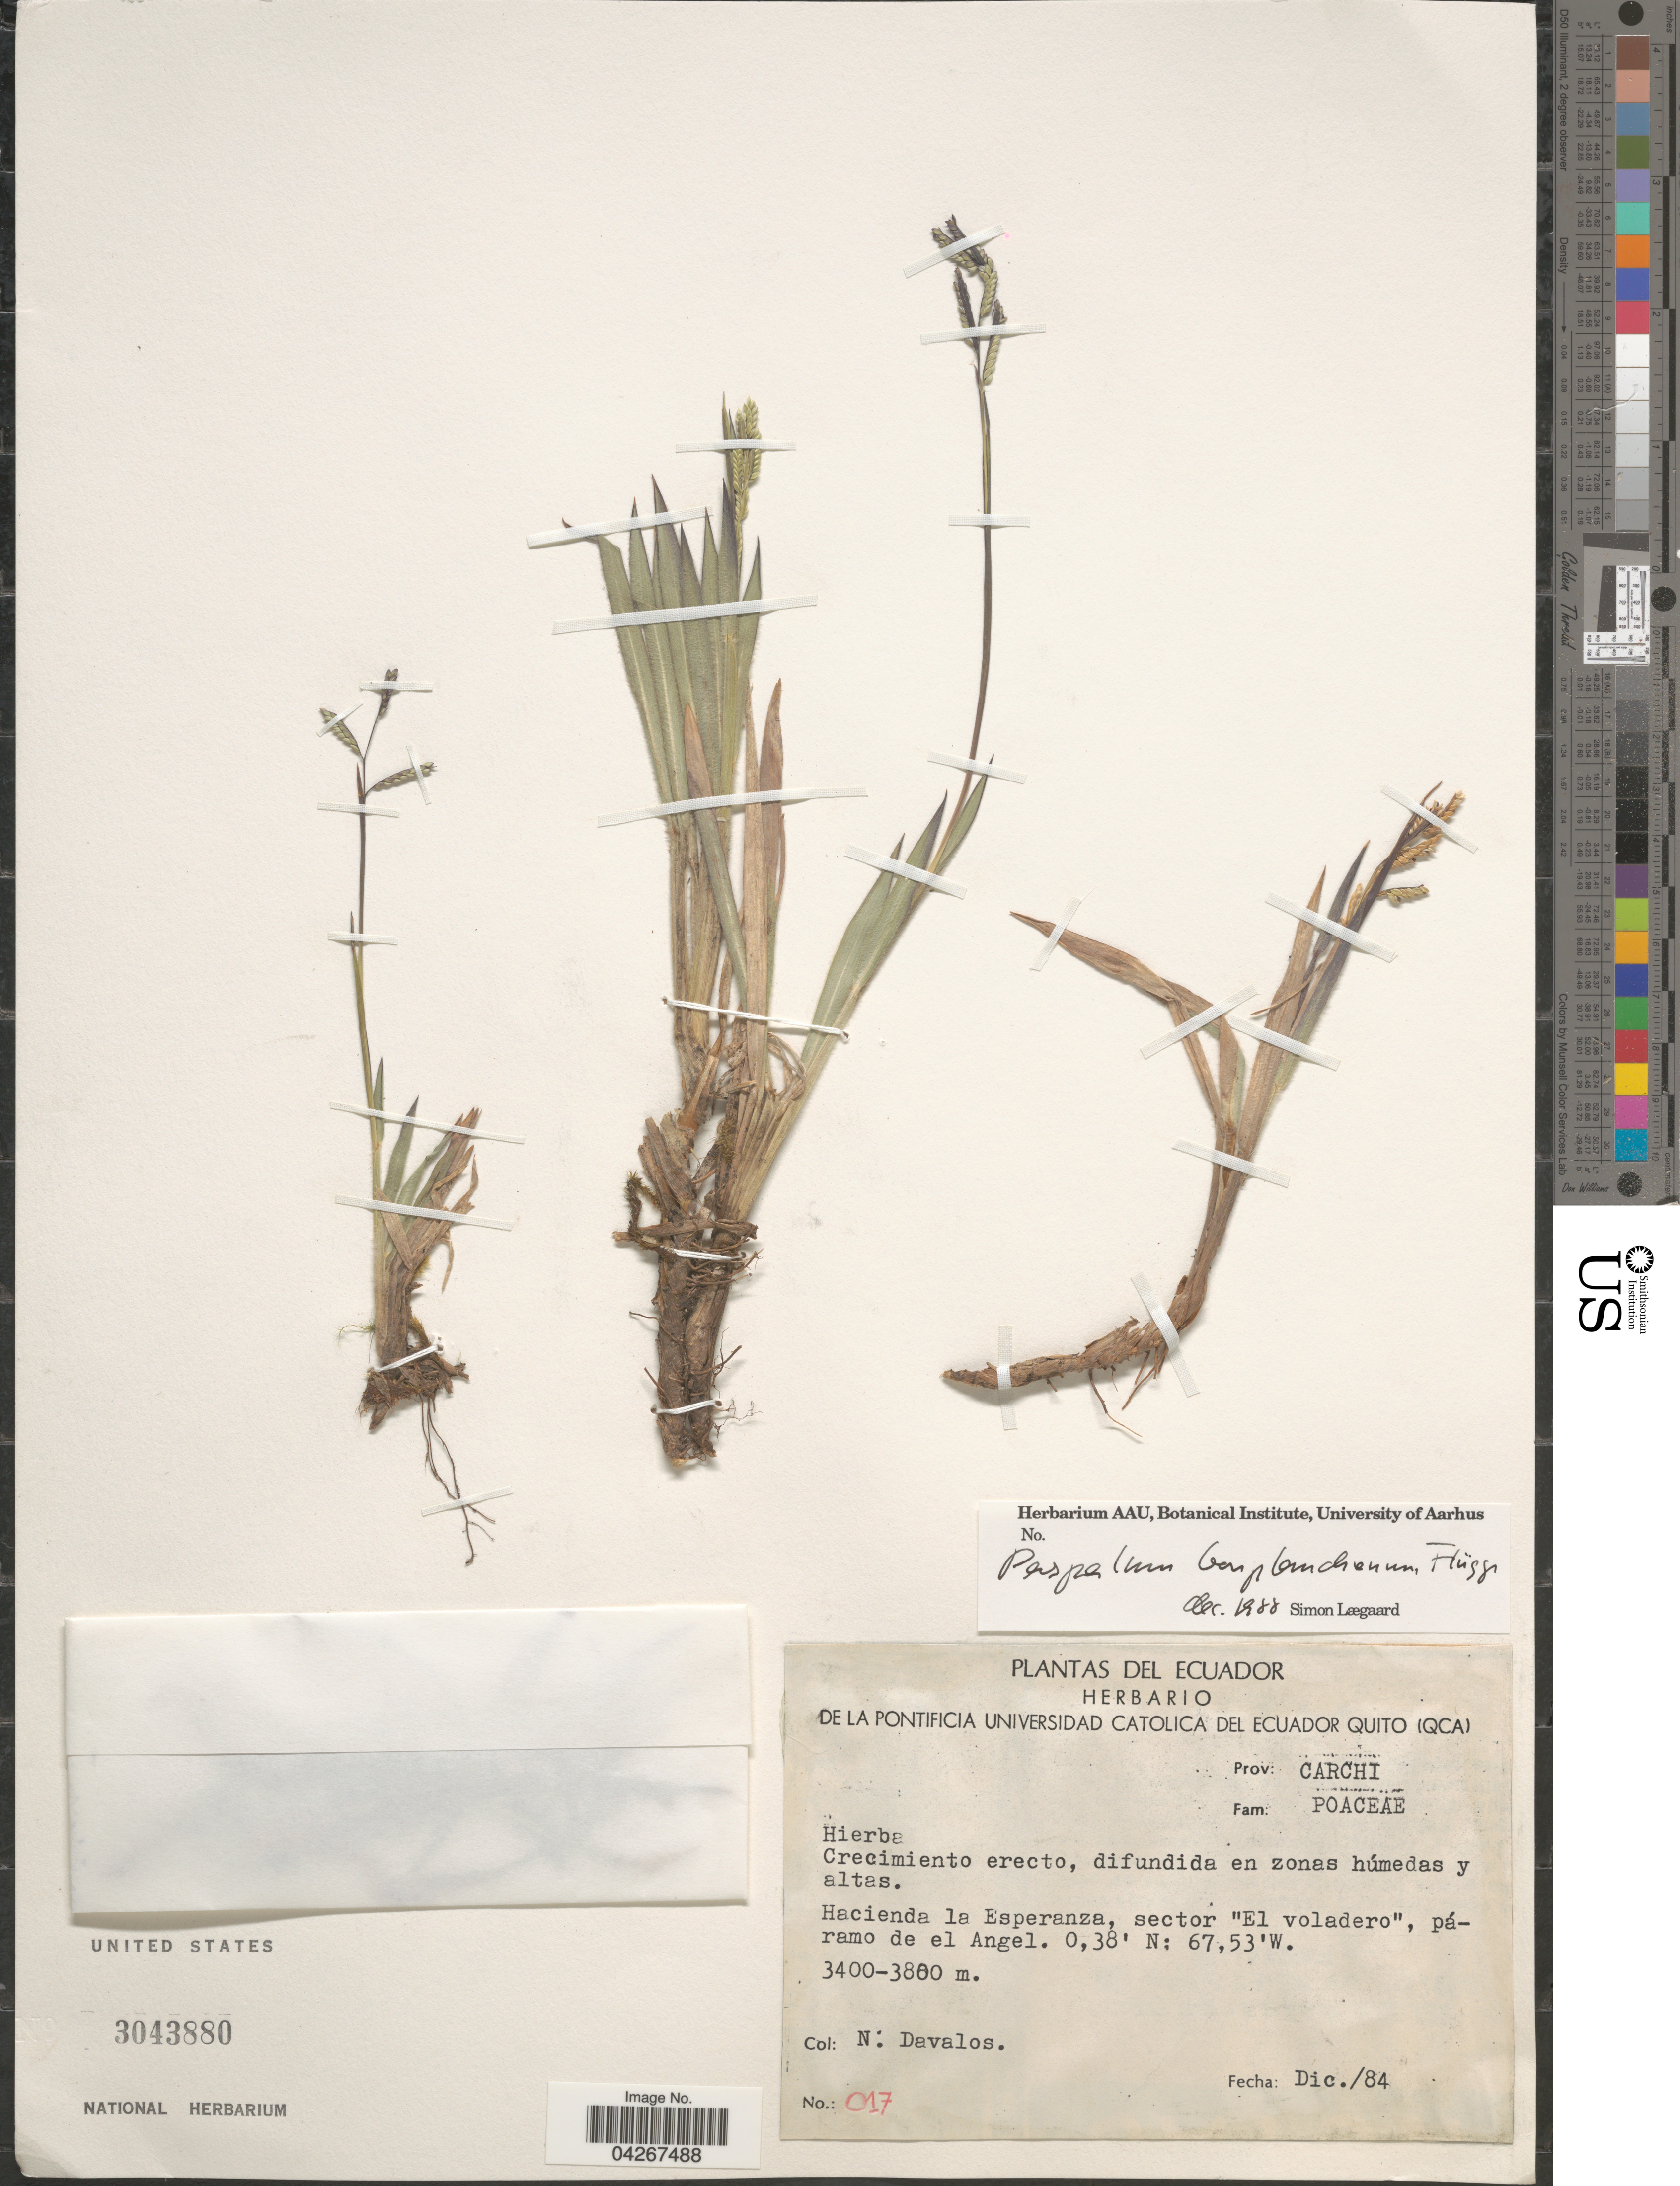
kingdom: Plantae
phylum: Tracheophyta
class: Liliopsida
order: Poales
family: Poaceae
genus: Paspalum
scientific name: Paspalum bonplandianum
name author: Flüggé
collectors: N. Davalos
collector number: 017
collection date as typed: Transcribed d/m/y: /12/84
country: Ecuador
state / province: Carchi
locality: Hacienda la Esperanza, sector "El voladero", páramo de el Angel.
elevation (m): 3400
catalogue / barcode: US 3043880